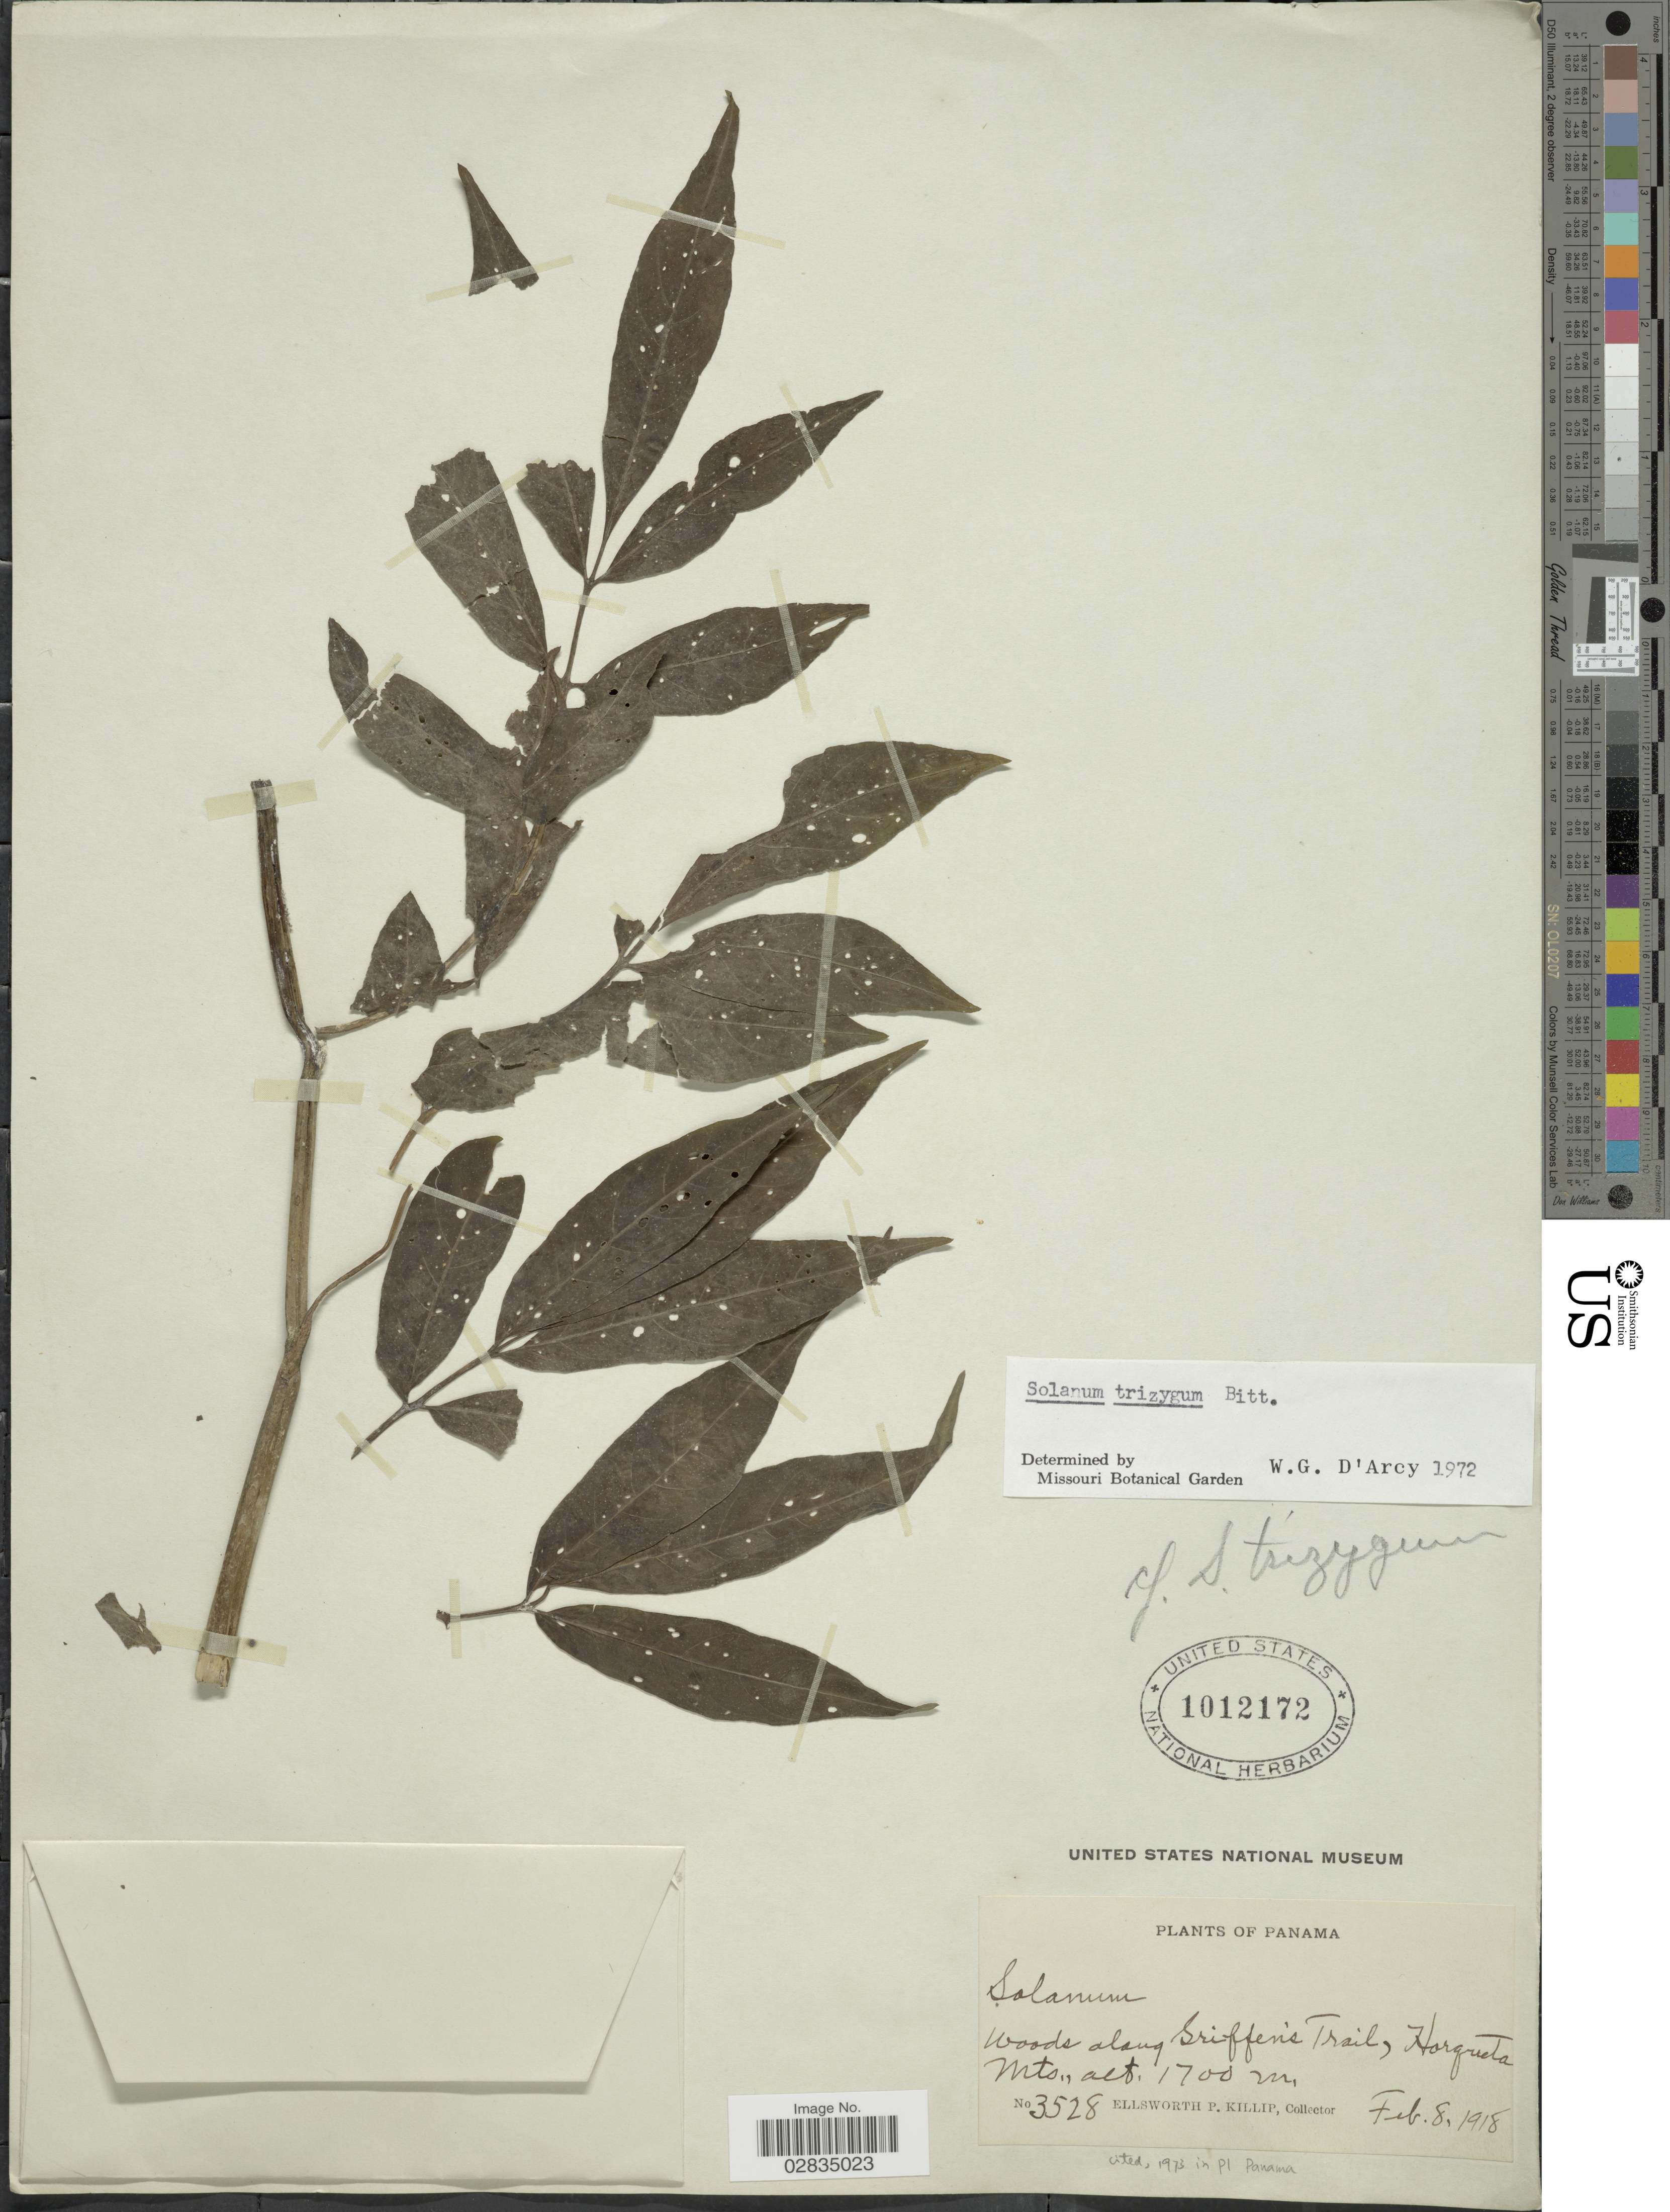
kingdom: Plantae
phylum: Tracheophyta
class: Magnoliopsida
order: Solanales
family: Solanaceae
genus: Solanum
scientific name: Solanum trizygum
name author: Bitter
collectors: E. P. Killip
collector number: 3528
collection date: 1918-02-08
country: Panama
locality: Woods along Griffen's Trail, Horqueta Mts.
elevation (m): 1700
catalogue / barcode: US 1012172